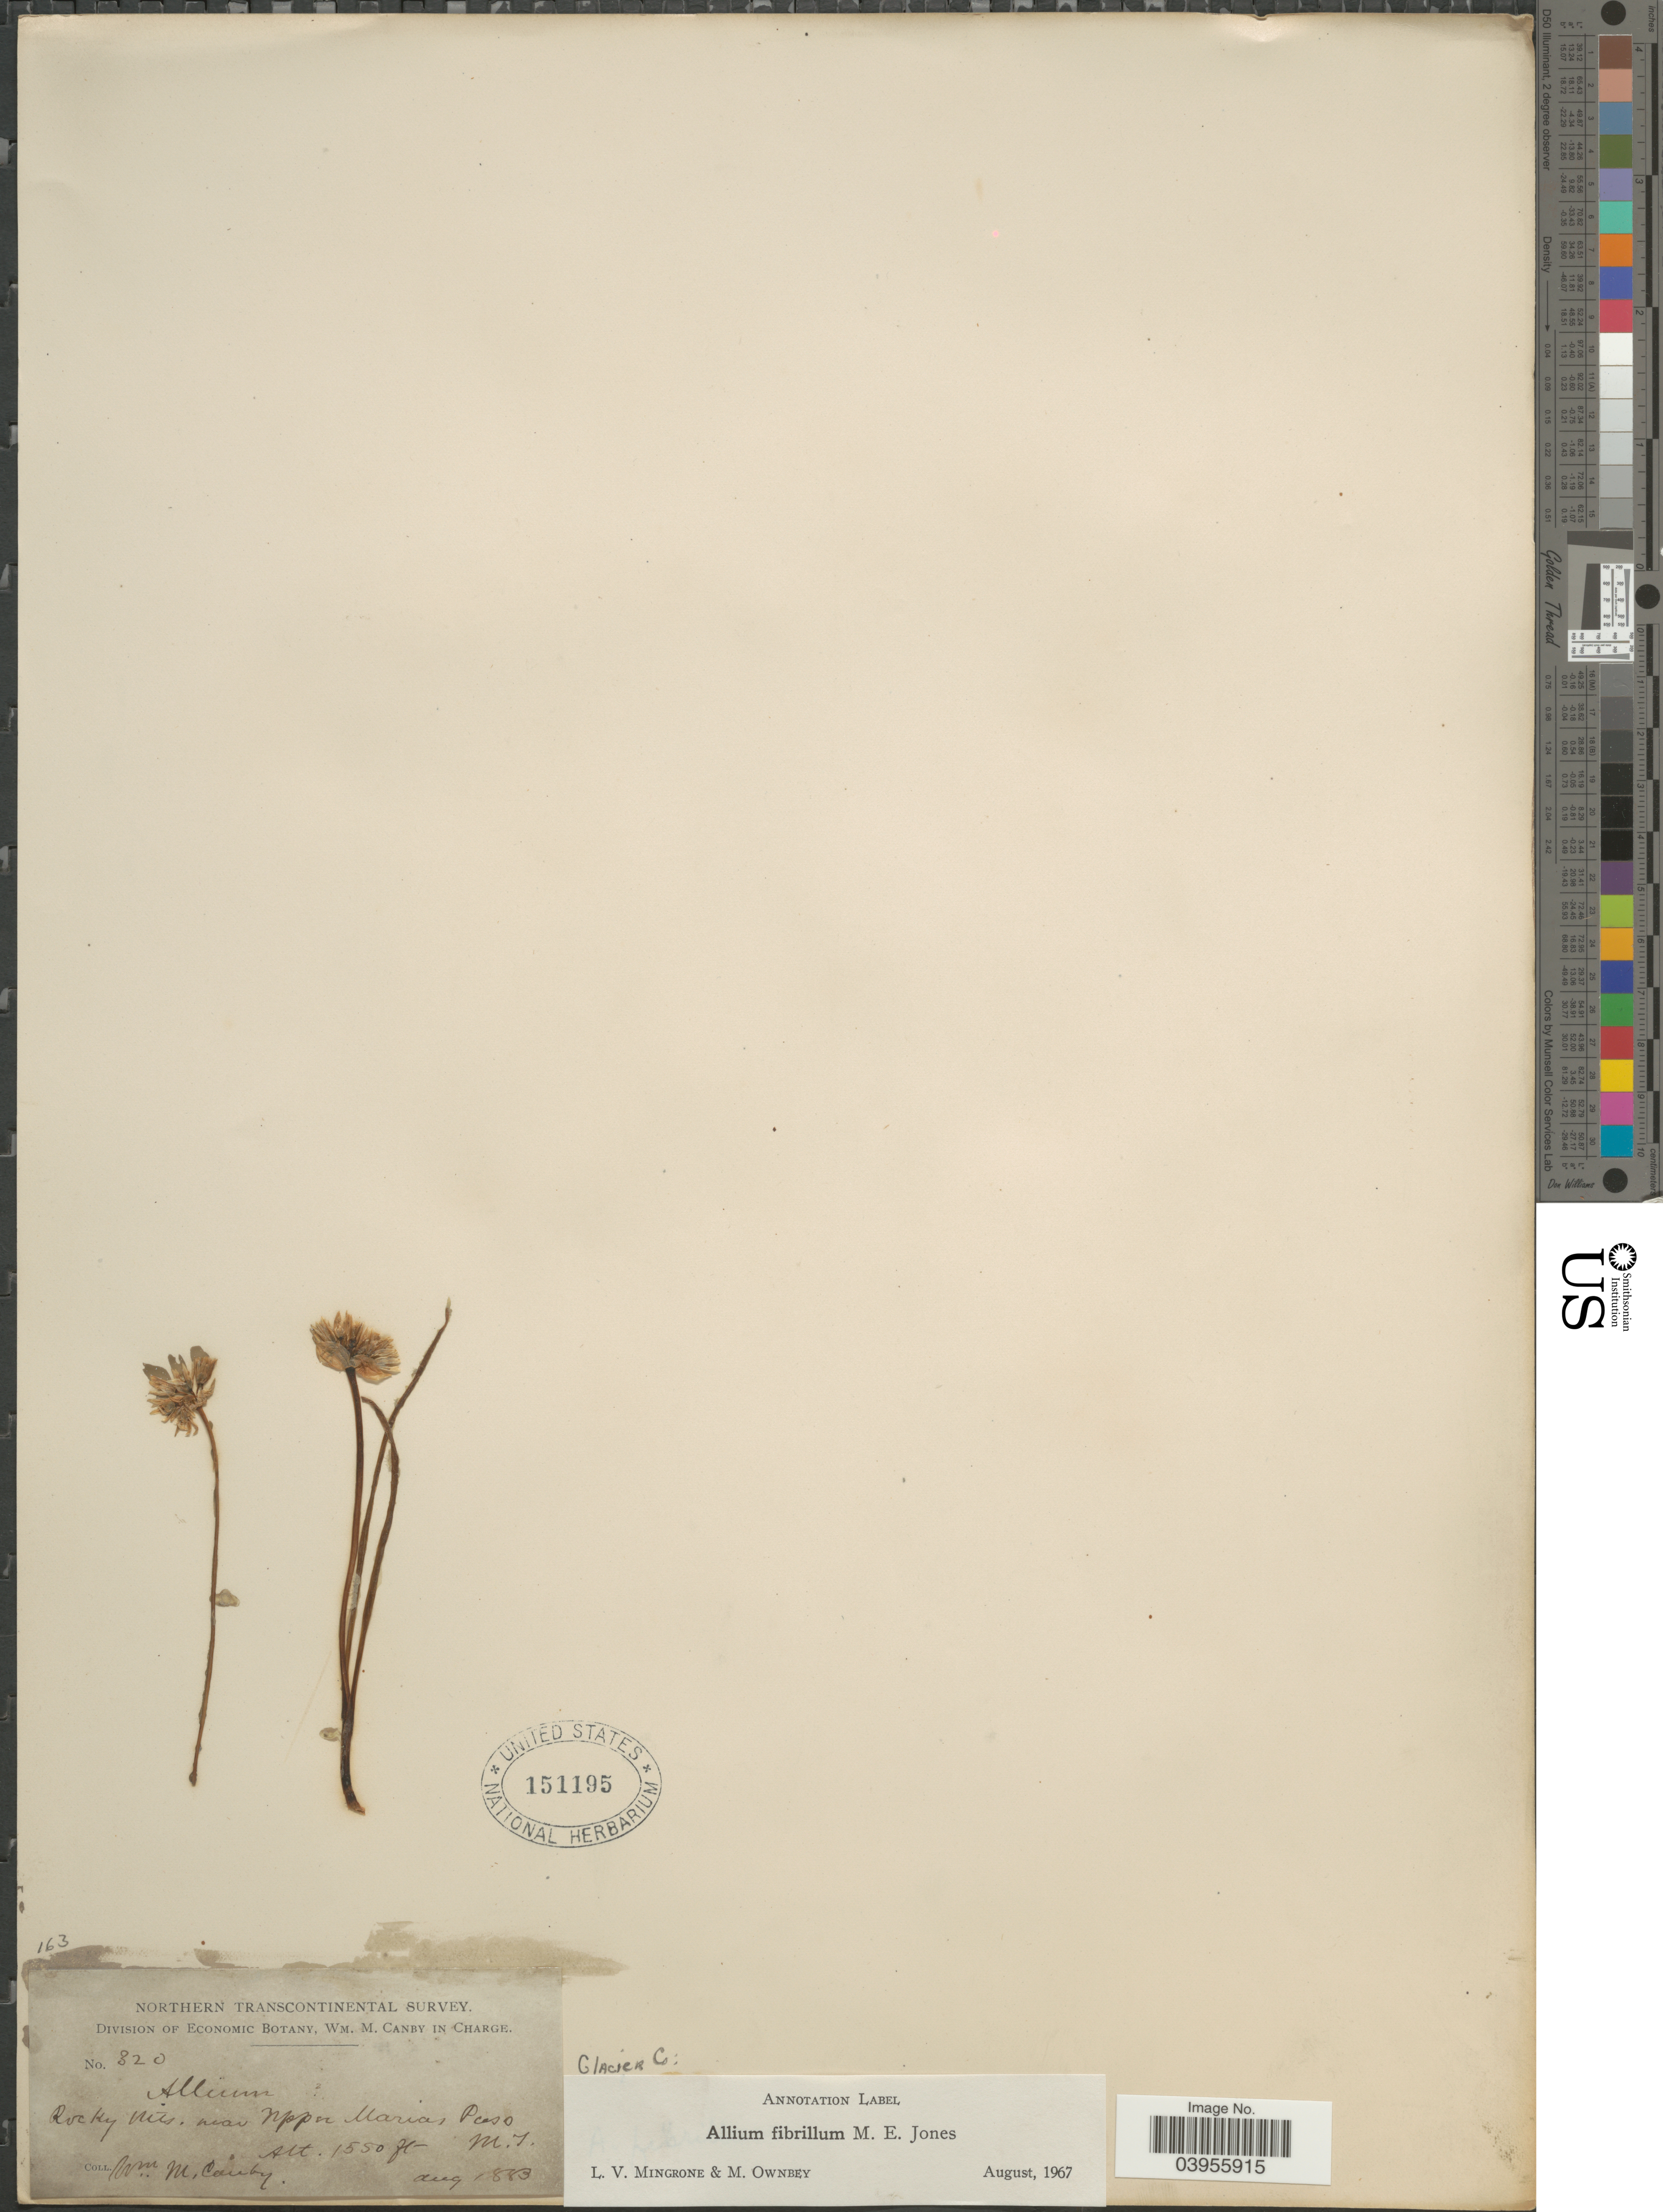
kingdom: Plantae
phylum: Tracheophyta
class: Liliopsida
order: Asparagales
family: Amaryllidaceae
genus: Allium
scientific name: Allium fibrillum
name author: M.E. Jones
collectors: W. Canby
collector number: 320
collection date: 1883-08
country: United States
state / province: Montana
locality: Glacier Co. Rocky Mts, near Upper Maria, Paso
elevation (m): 472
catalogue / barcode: US 151195